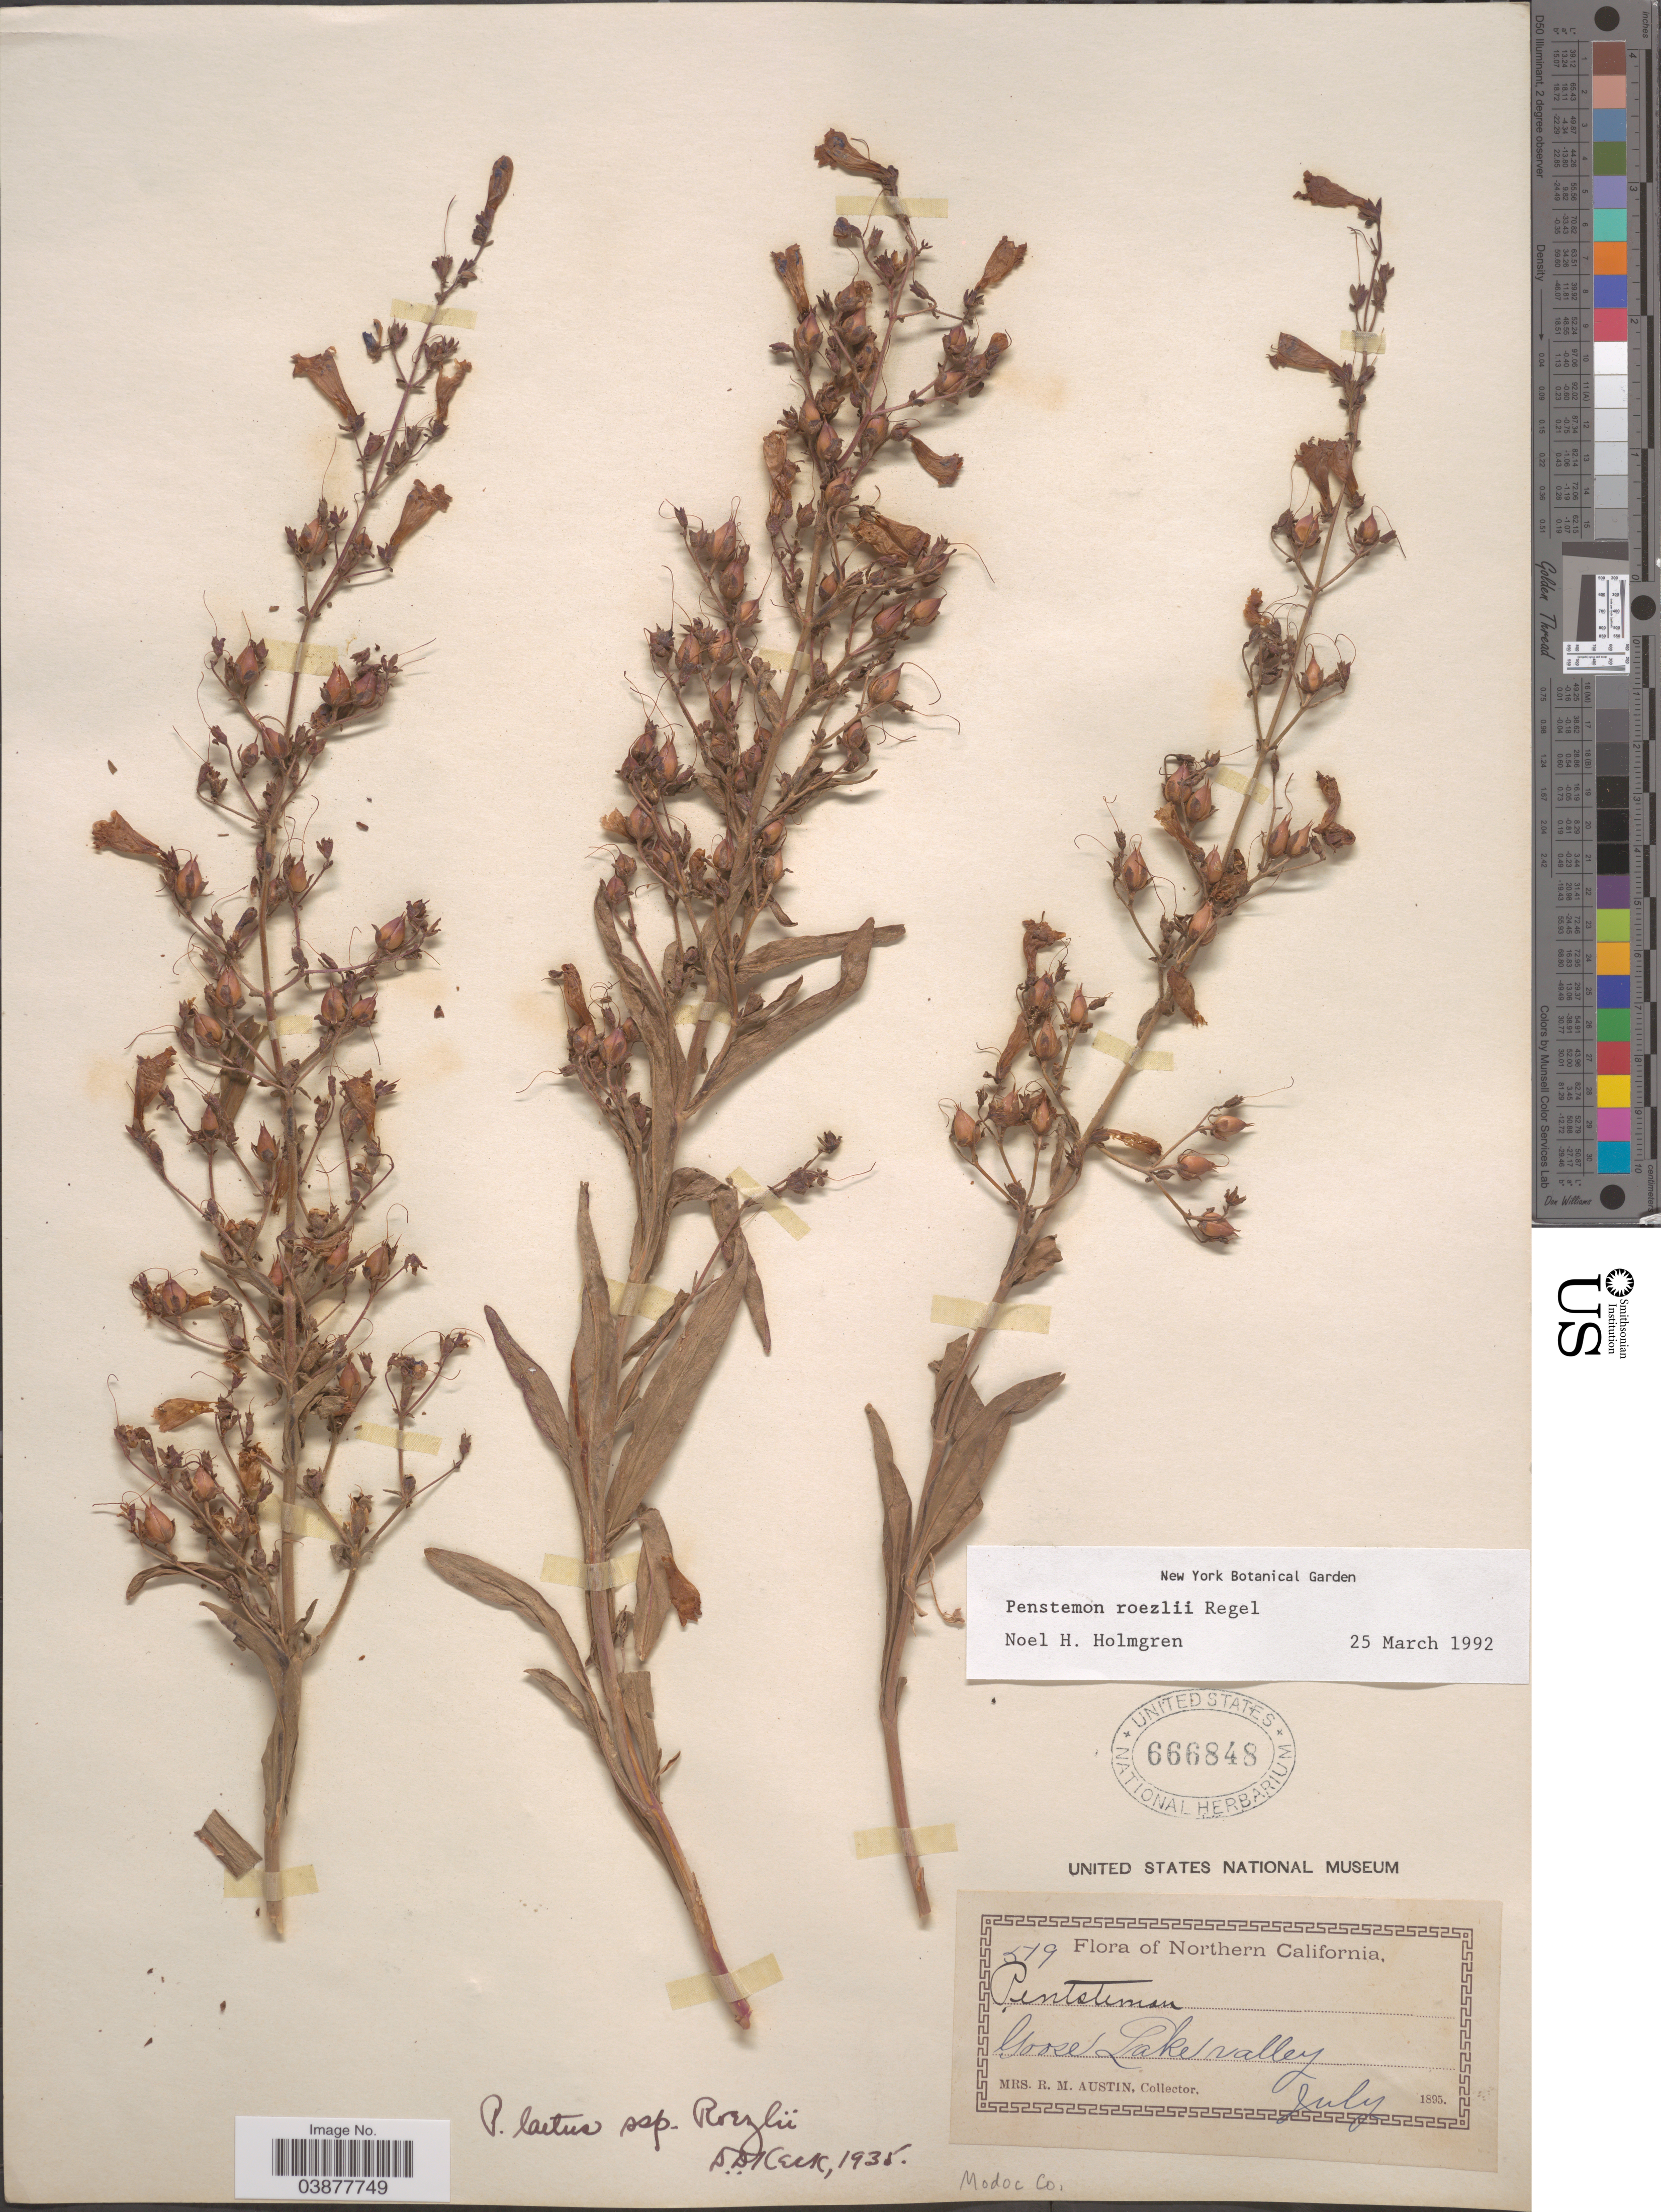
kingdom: Plantae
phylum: Tracheophyta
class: Magnoliopsida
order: Lamiales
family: Plantaginaceae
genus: Penstemon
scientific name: Penstemon roezlii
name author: Regel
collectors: R. Austin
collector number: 519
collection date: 1895-07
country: United States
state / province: California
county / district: Modoc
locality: Northern California. Goose Lake valley. Modoc Co.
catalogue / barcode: US 666848